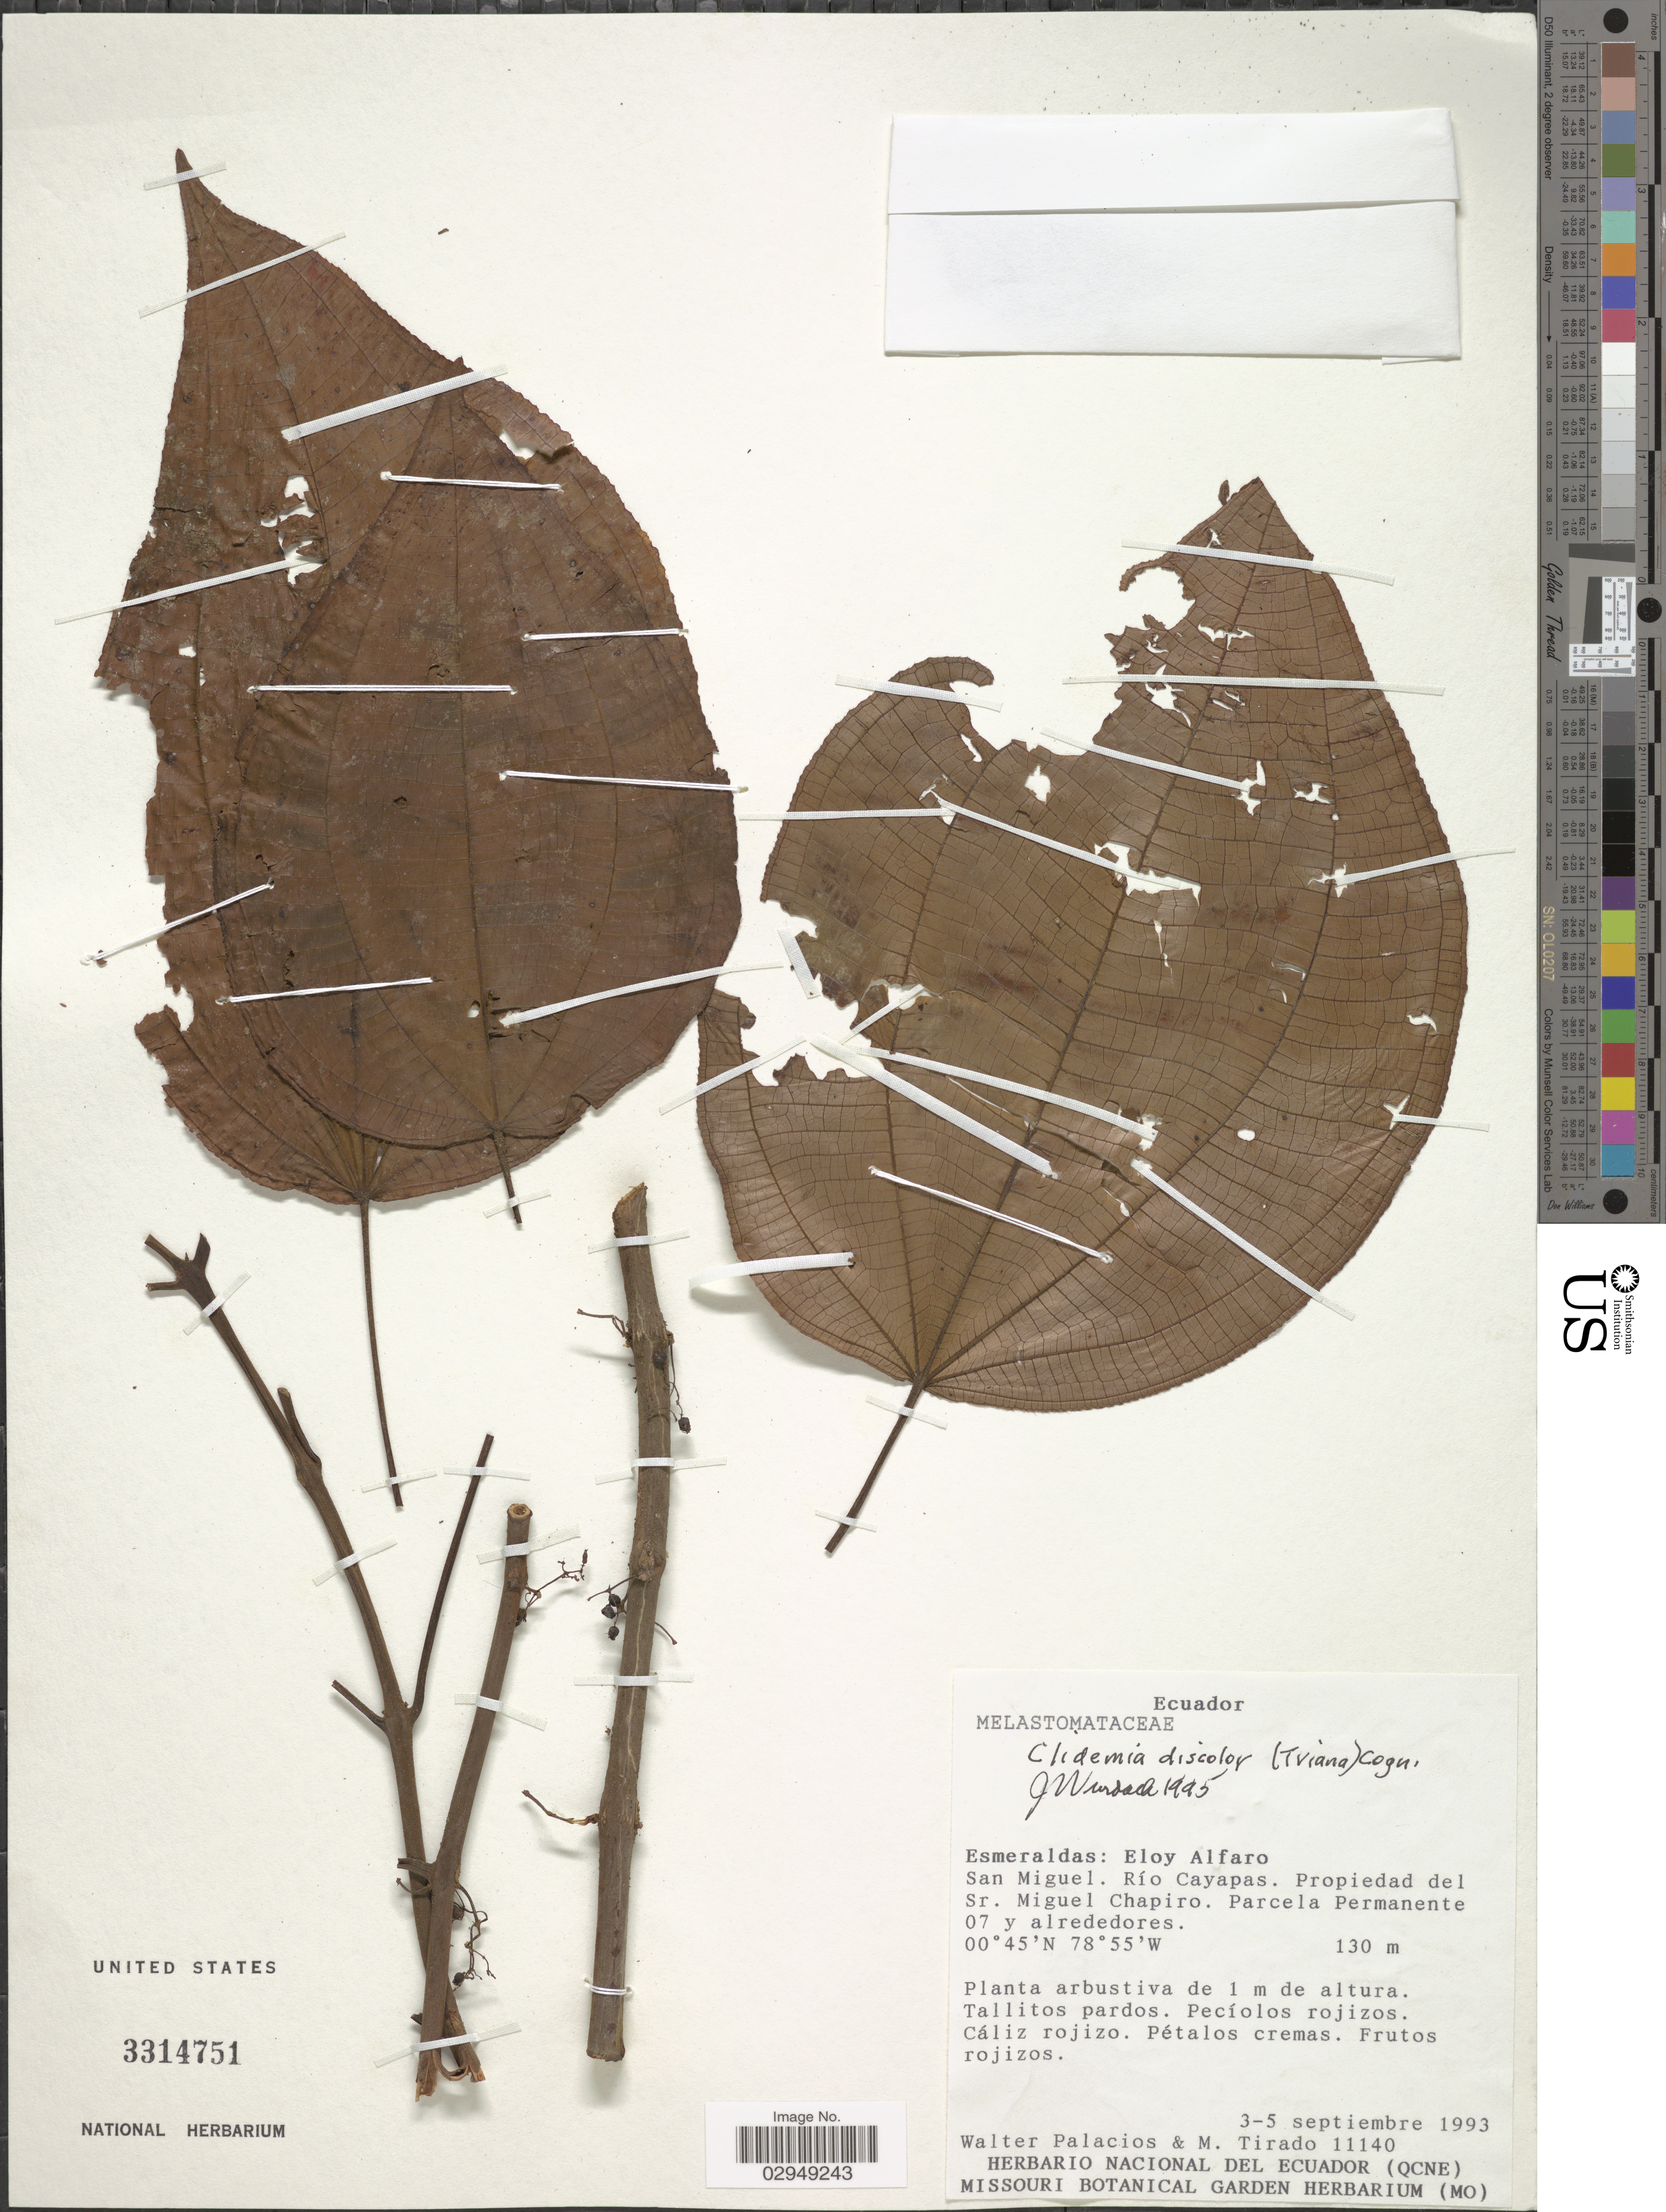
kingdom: Plantae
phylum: Tracheophyta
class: Magnoliopsida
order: Myrtales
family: Melastomataceae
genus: Clidemia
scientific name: Clidemia discolor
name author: (Triana) Cogn.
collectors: W. Palacios & M. Tirado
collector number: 11140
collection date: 1993-09-03/1993-09-05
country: Ecuador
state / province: Esmeraldas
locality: Eloy Alfaro, San Miguel, Río Cayapas, Propiedad del Sr. Miguel Chapiro.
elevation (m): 130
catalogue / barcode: US 3314751